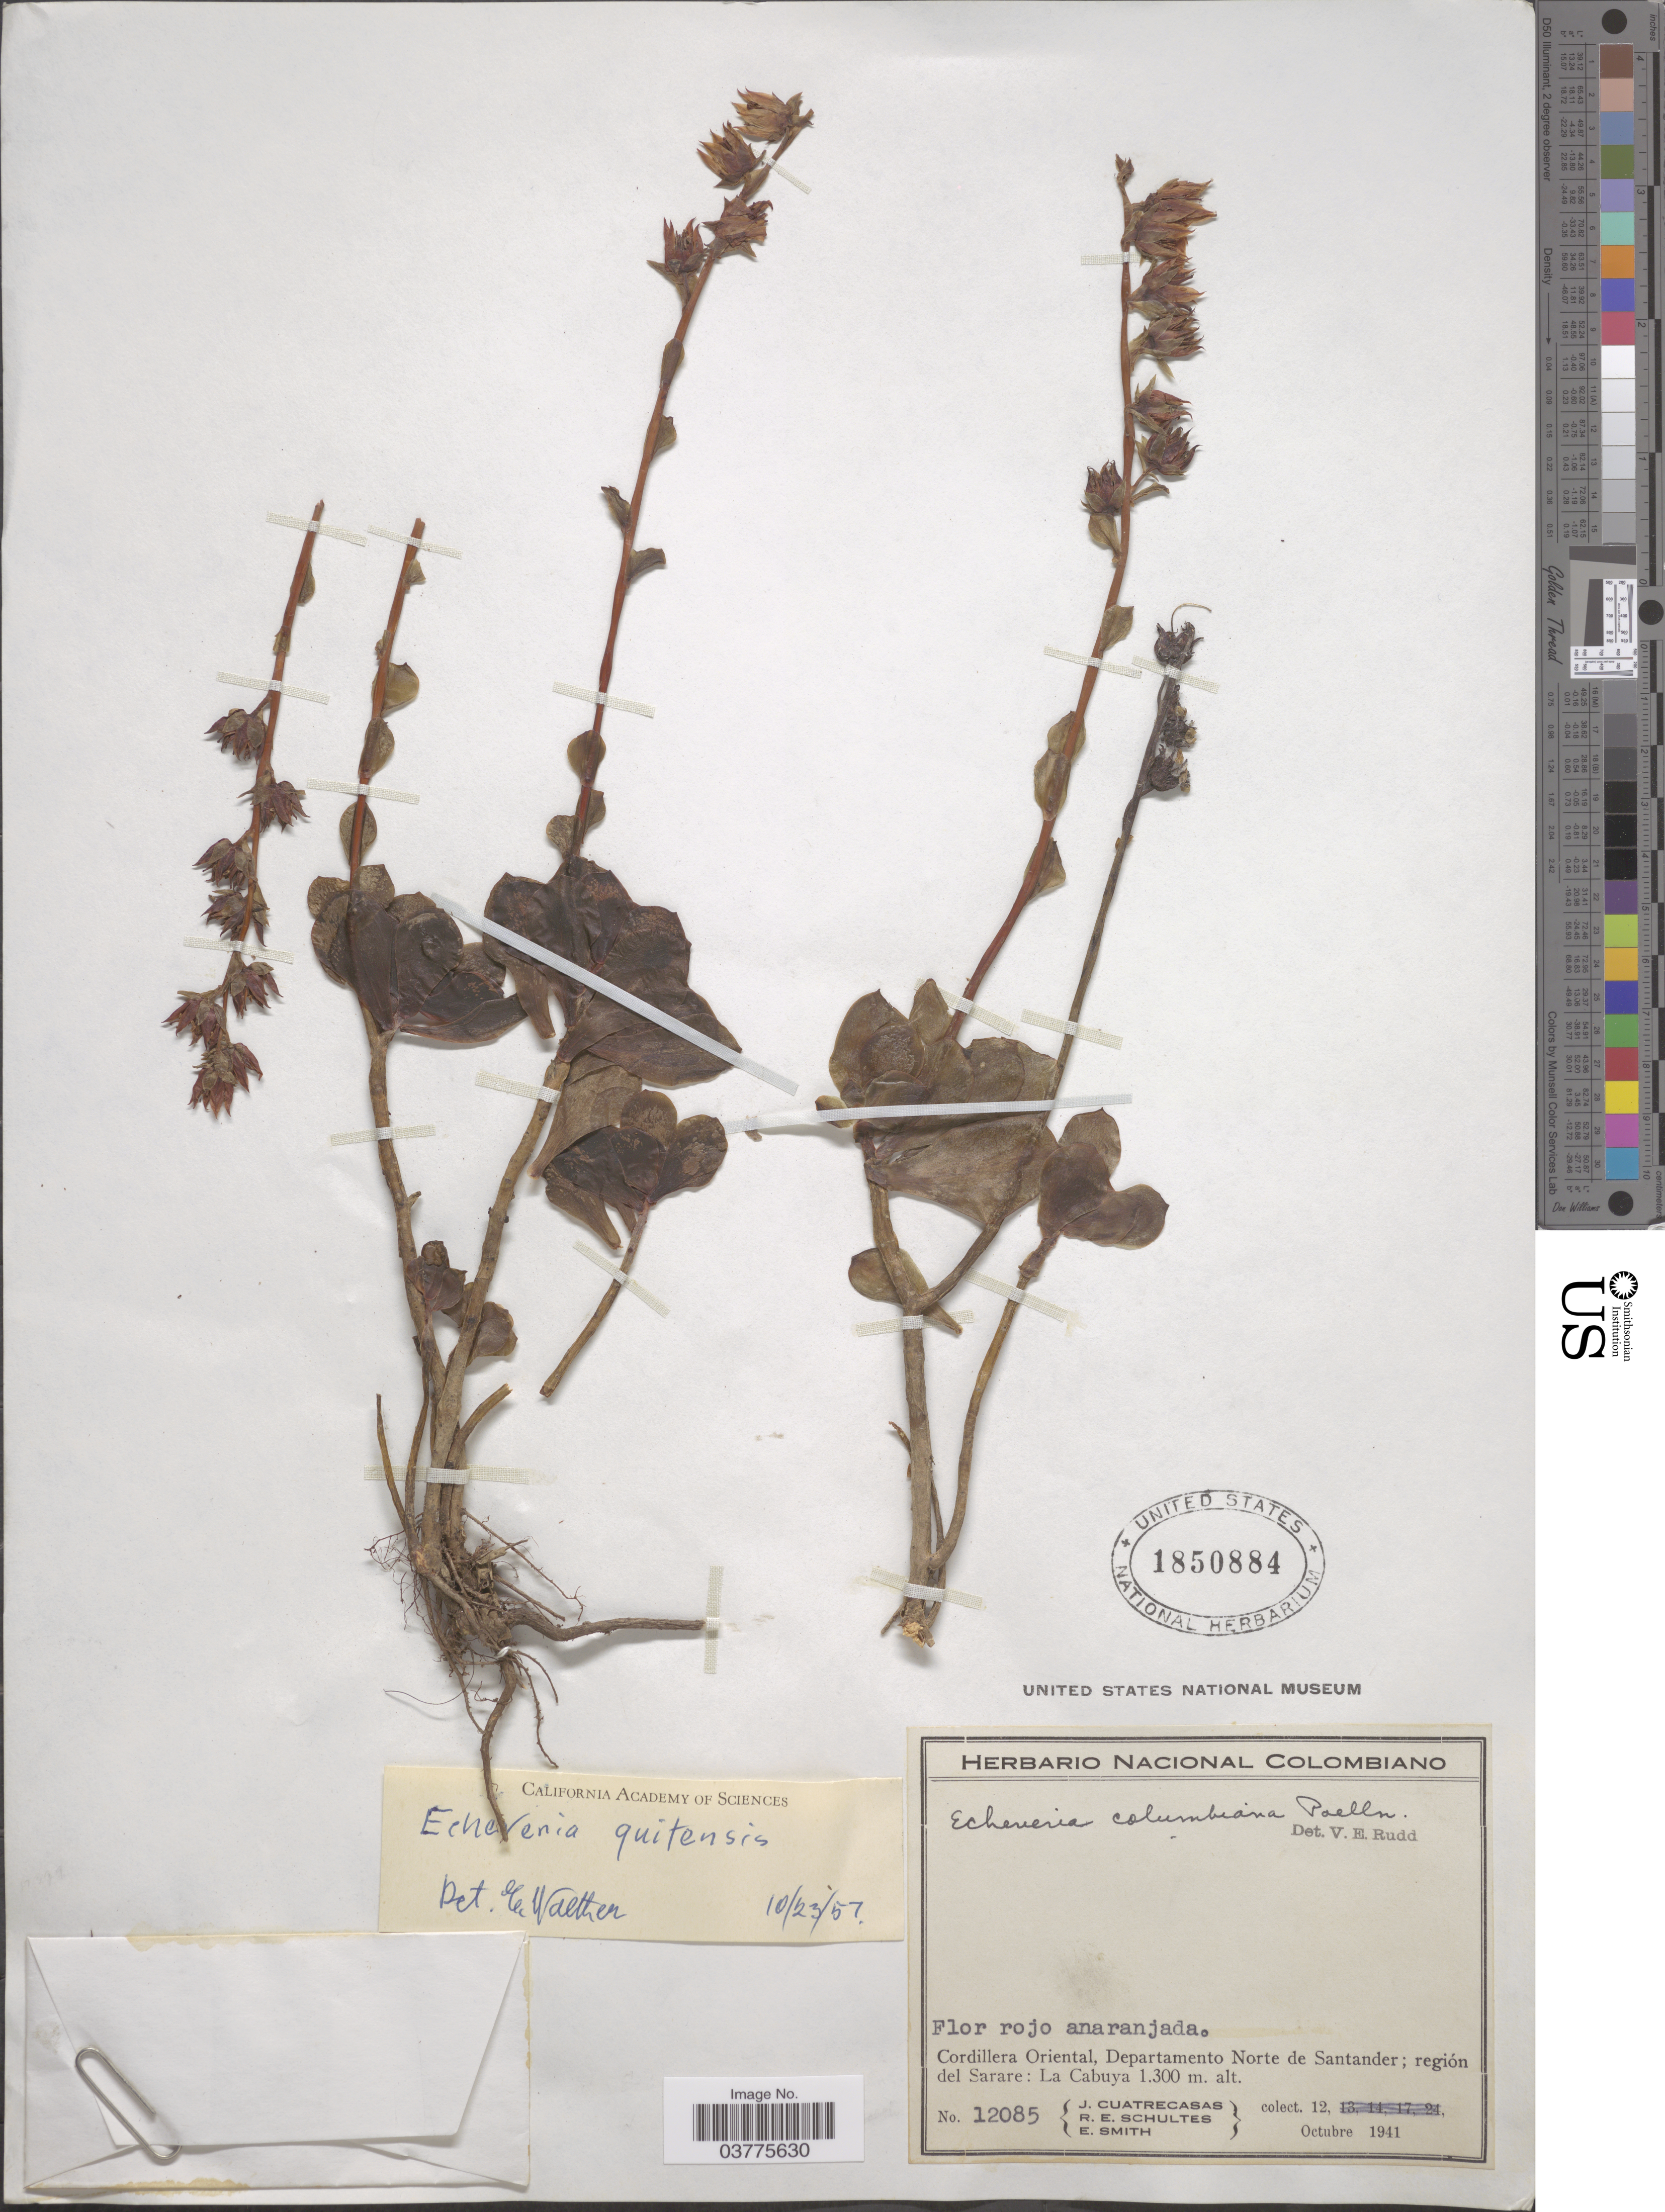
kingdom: Plantae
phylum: Tracheophyta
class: Magnoliopsida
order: Saxifragales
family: Crassulaceae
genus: Echeveria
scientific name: Echeveria quitensis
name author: (Kunth) Lindl.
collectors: J. Cuatrecasas, R. E. Schultes & E. Smith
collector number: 12085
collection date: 1941-10-12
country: Colombia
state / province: Norte de Santander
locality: Cordillera Oriental, Departamento Norte de Santander; región del Sarare: La Cabuya.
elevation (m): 1300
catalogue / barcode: US 1850884